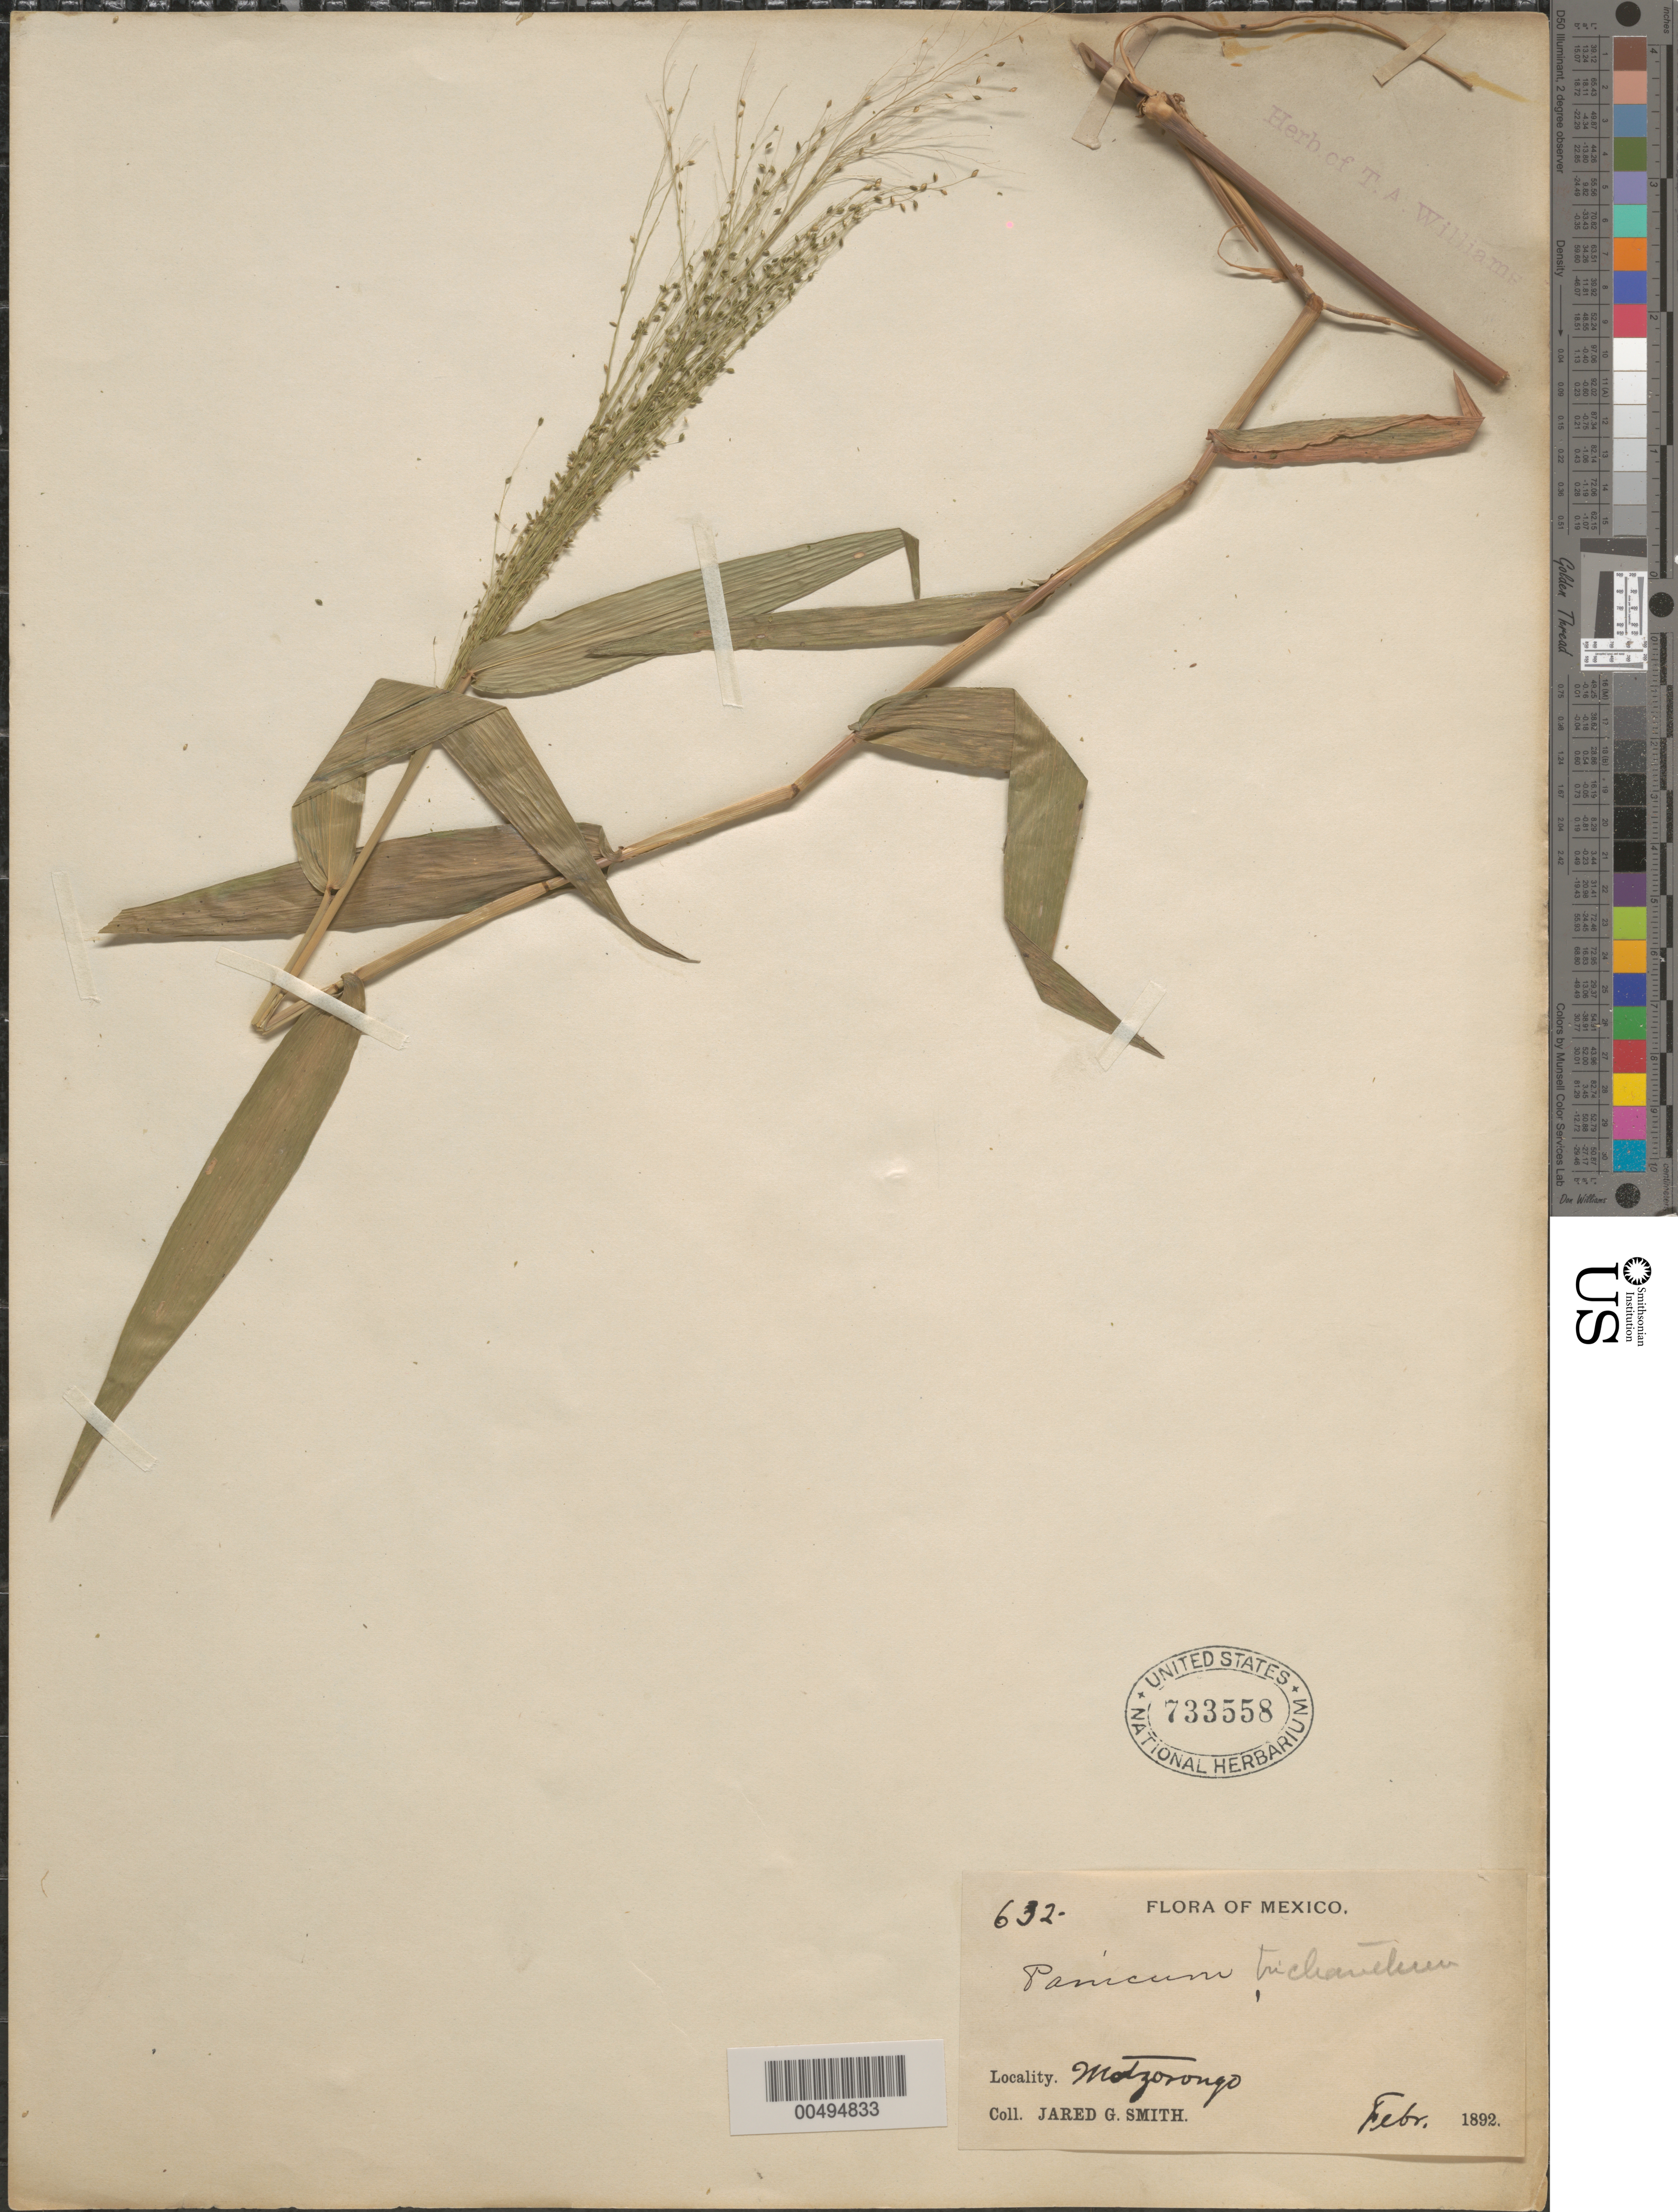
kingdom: Plantae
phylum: Tracheophyta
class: Liliopsida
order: Poales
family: Poaceae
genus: Panicum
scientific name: Panicum bartlettii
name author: Swallen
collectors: J. G. Smith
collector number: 632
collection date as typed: Feb 1892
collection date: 1892-02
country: Mexico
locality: Motzorongo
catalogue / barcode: US 733558